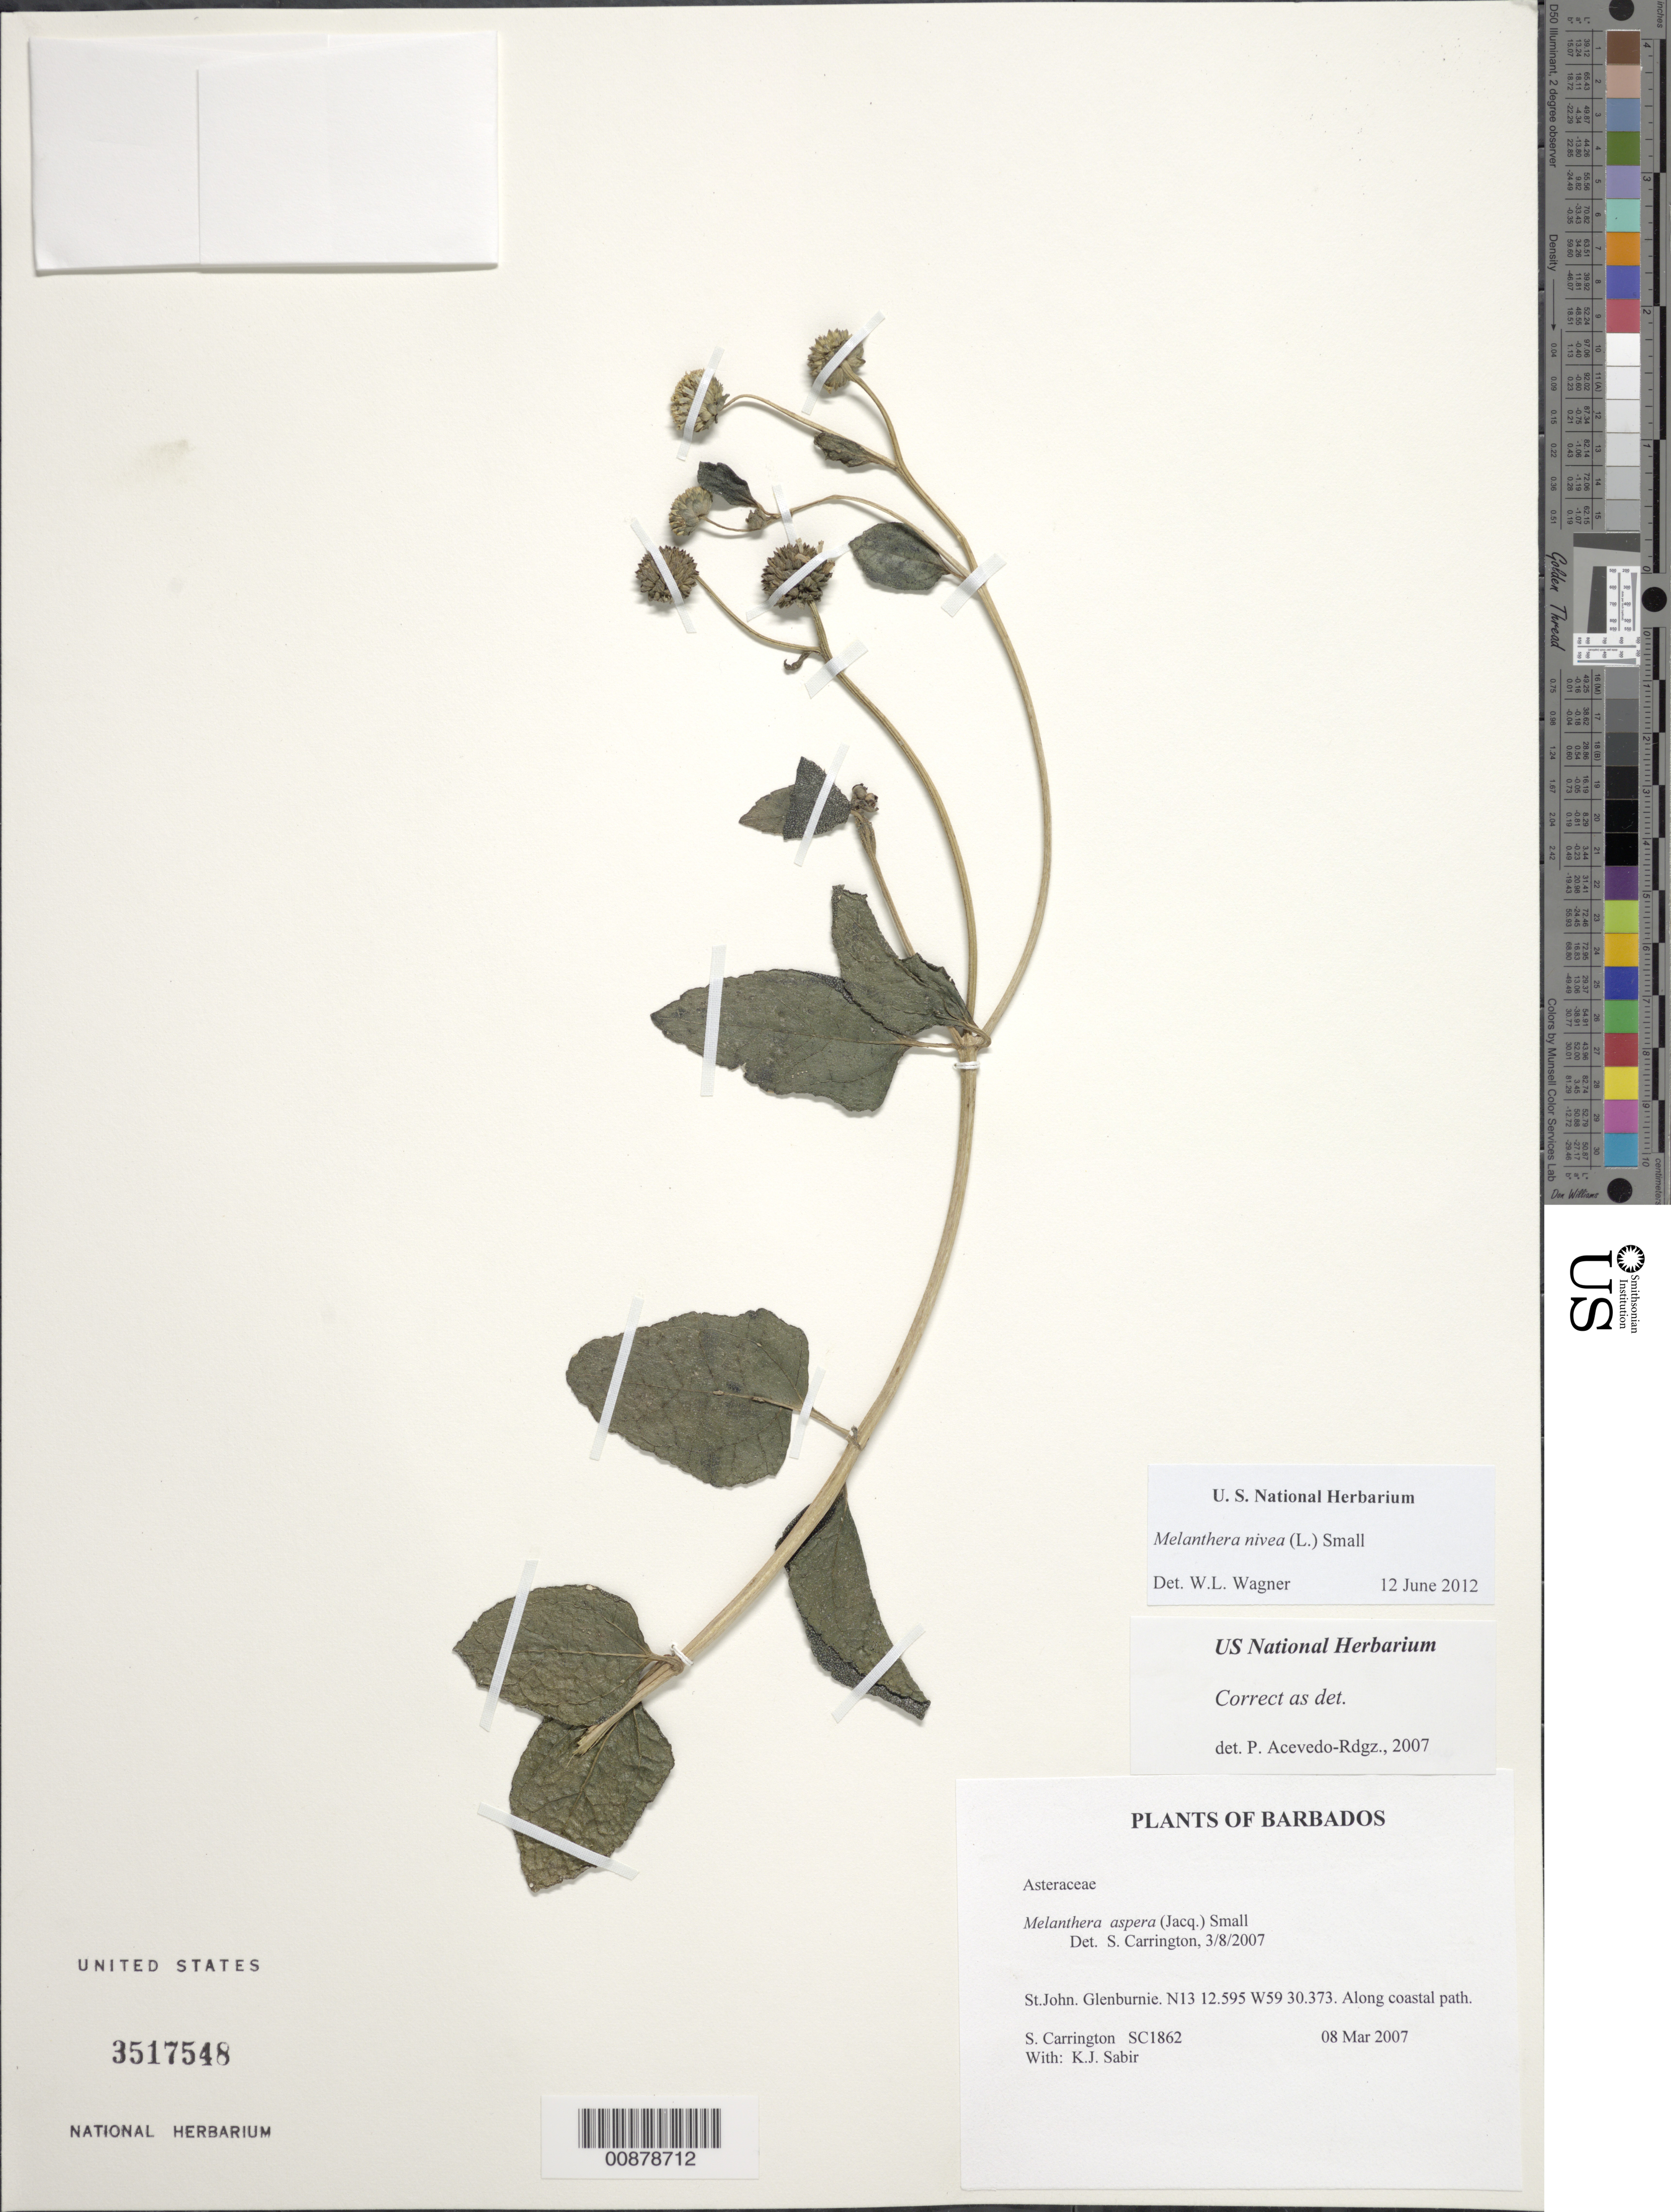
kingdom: Plantae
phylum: Tracheophyta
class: Magnoliopsida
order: Asterales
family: Asteraceae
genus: Melanthera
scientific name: Melanthera nivea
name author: (L.) Small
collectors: C. M. S. Carrington & K. Sabir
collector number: SC 1862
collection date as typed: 08 Mar 2007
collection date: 2007-03-08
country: Barbados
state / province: Saint John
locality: Glenburnie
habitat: Along coastal path.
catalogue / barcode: US 3517548